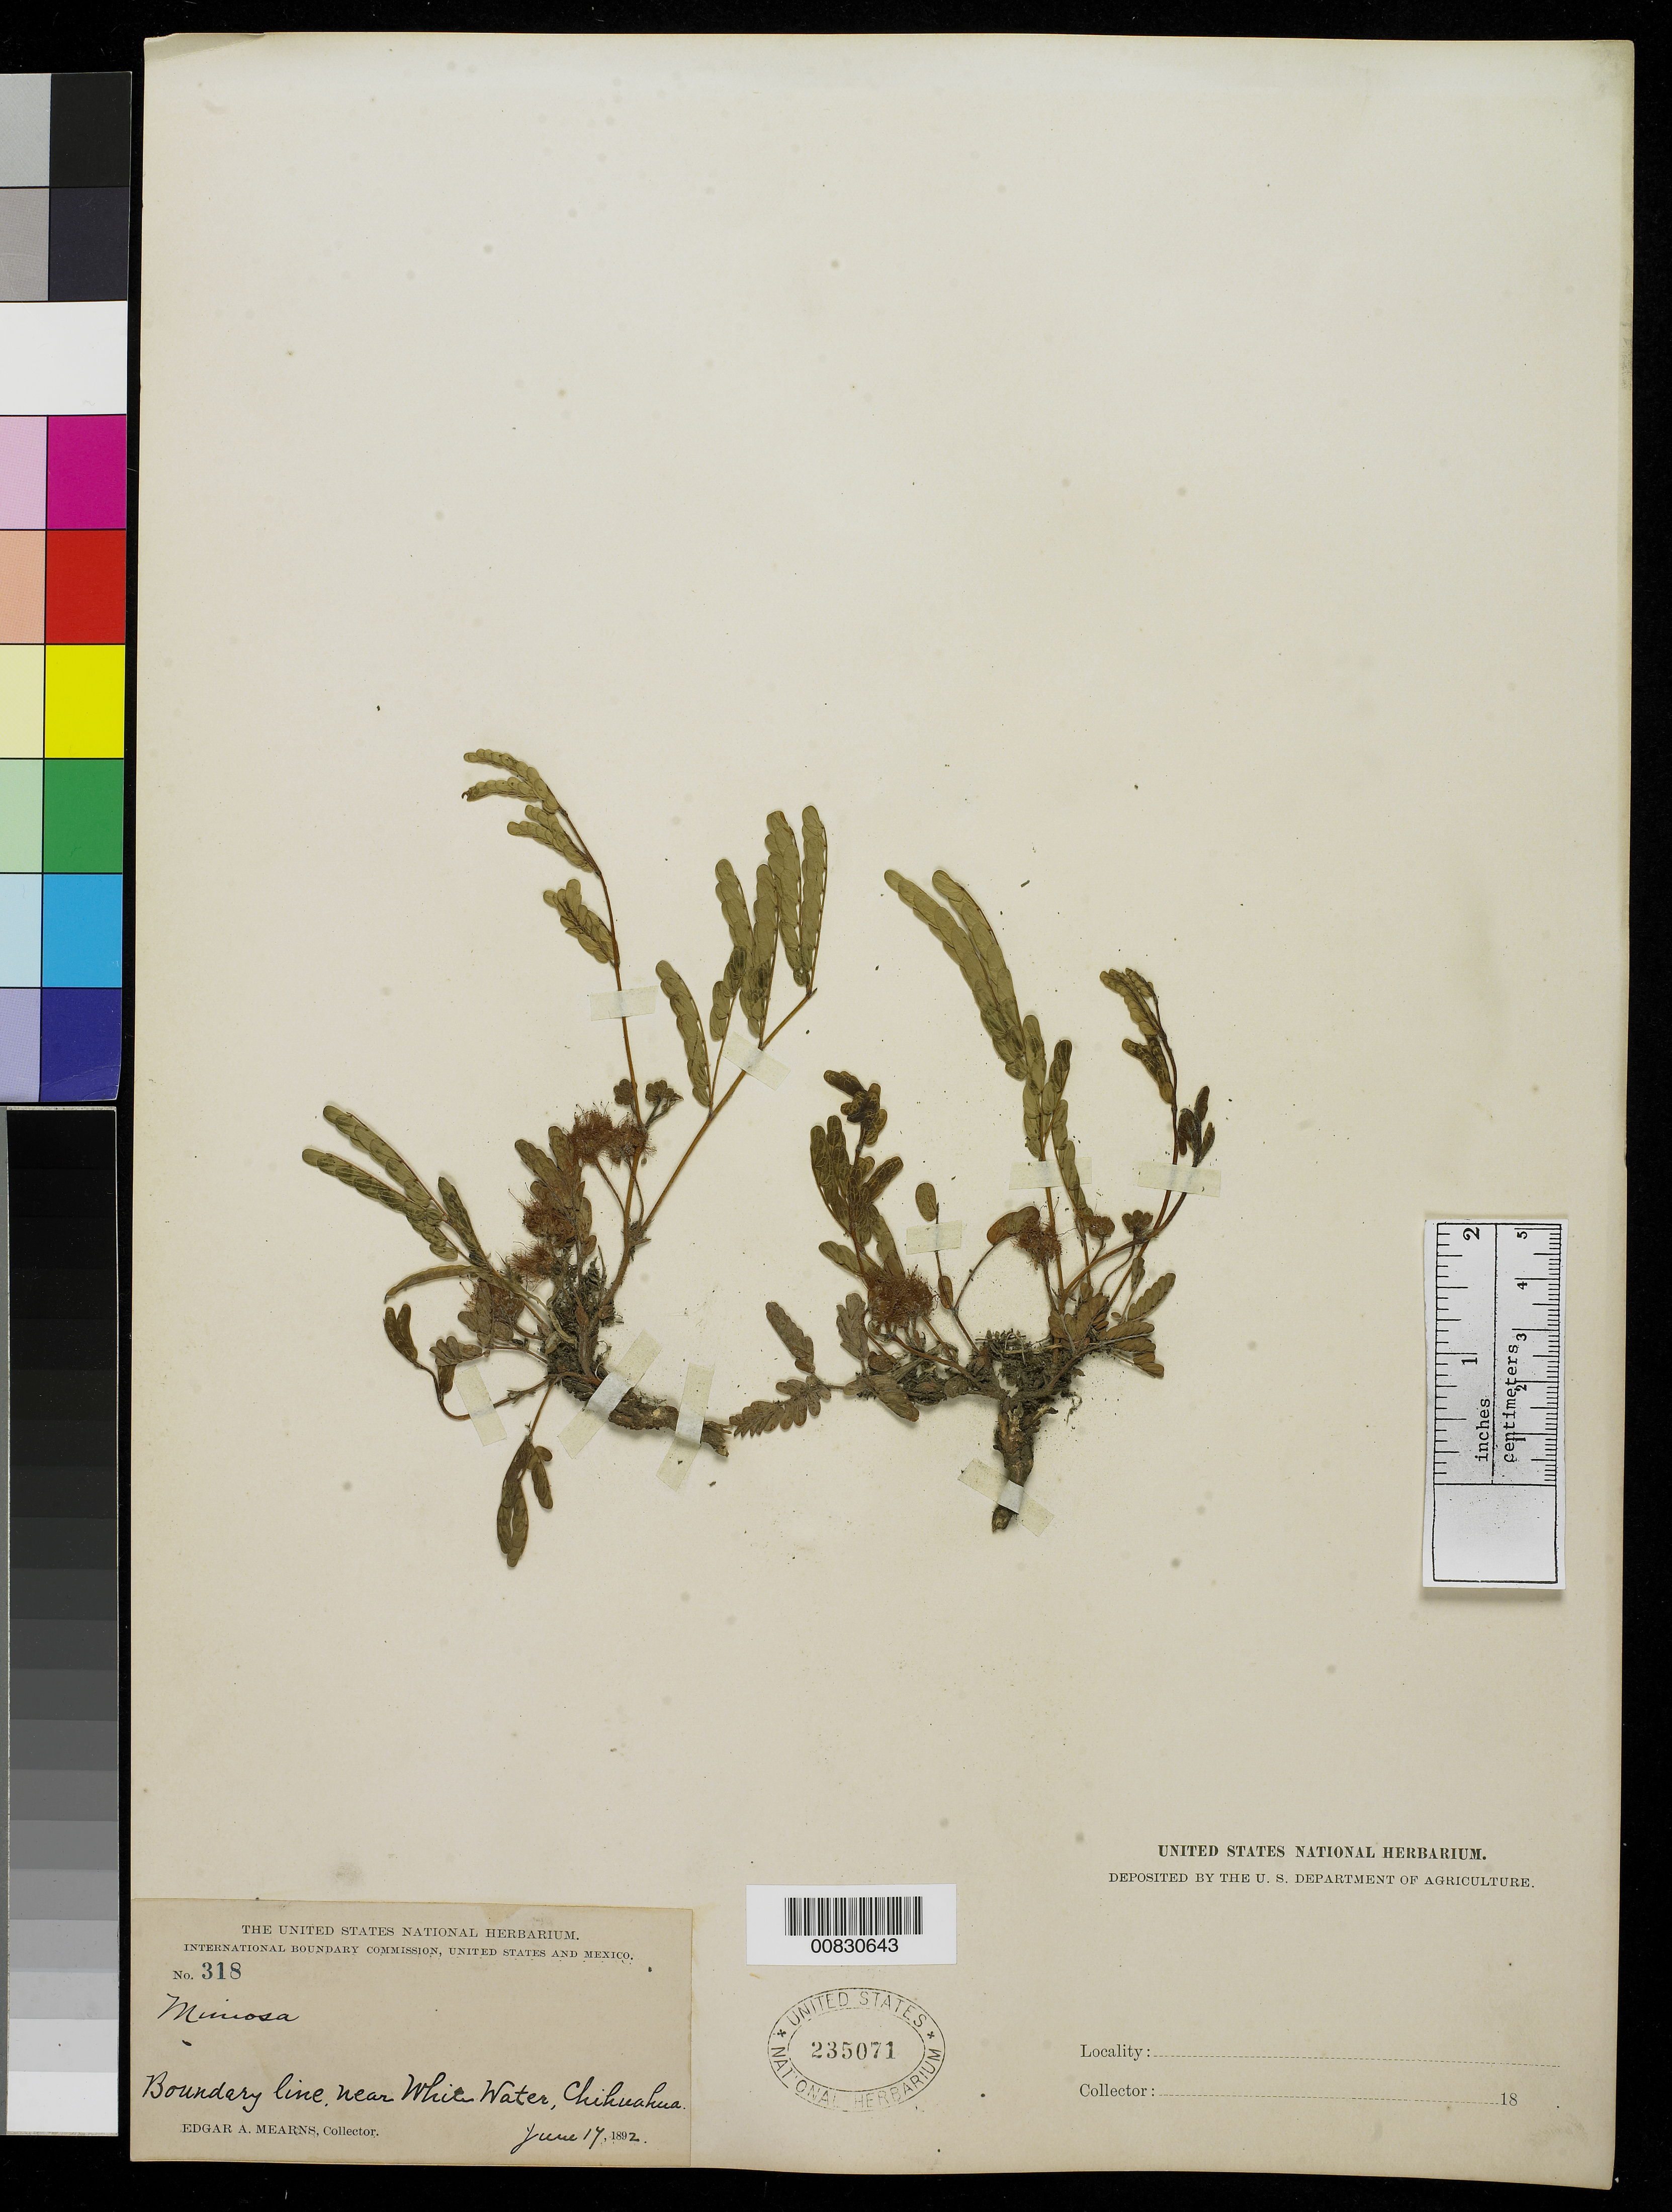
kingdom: Plantae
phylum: Tracheophyta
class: Magnoliopsida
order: Fabales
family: Fabaceae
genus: Calliandra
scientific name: Calliandra humilis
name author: Benth.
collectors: E. A. Mearns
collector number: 318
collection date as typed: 17 Jun 1892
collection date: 1892-06-17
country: Mexico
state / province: Chihuahua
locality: Boundary Line, near White Water, Chihuahua.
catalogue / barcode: US 235071